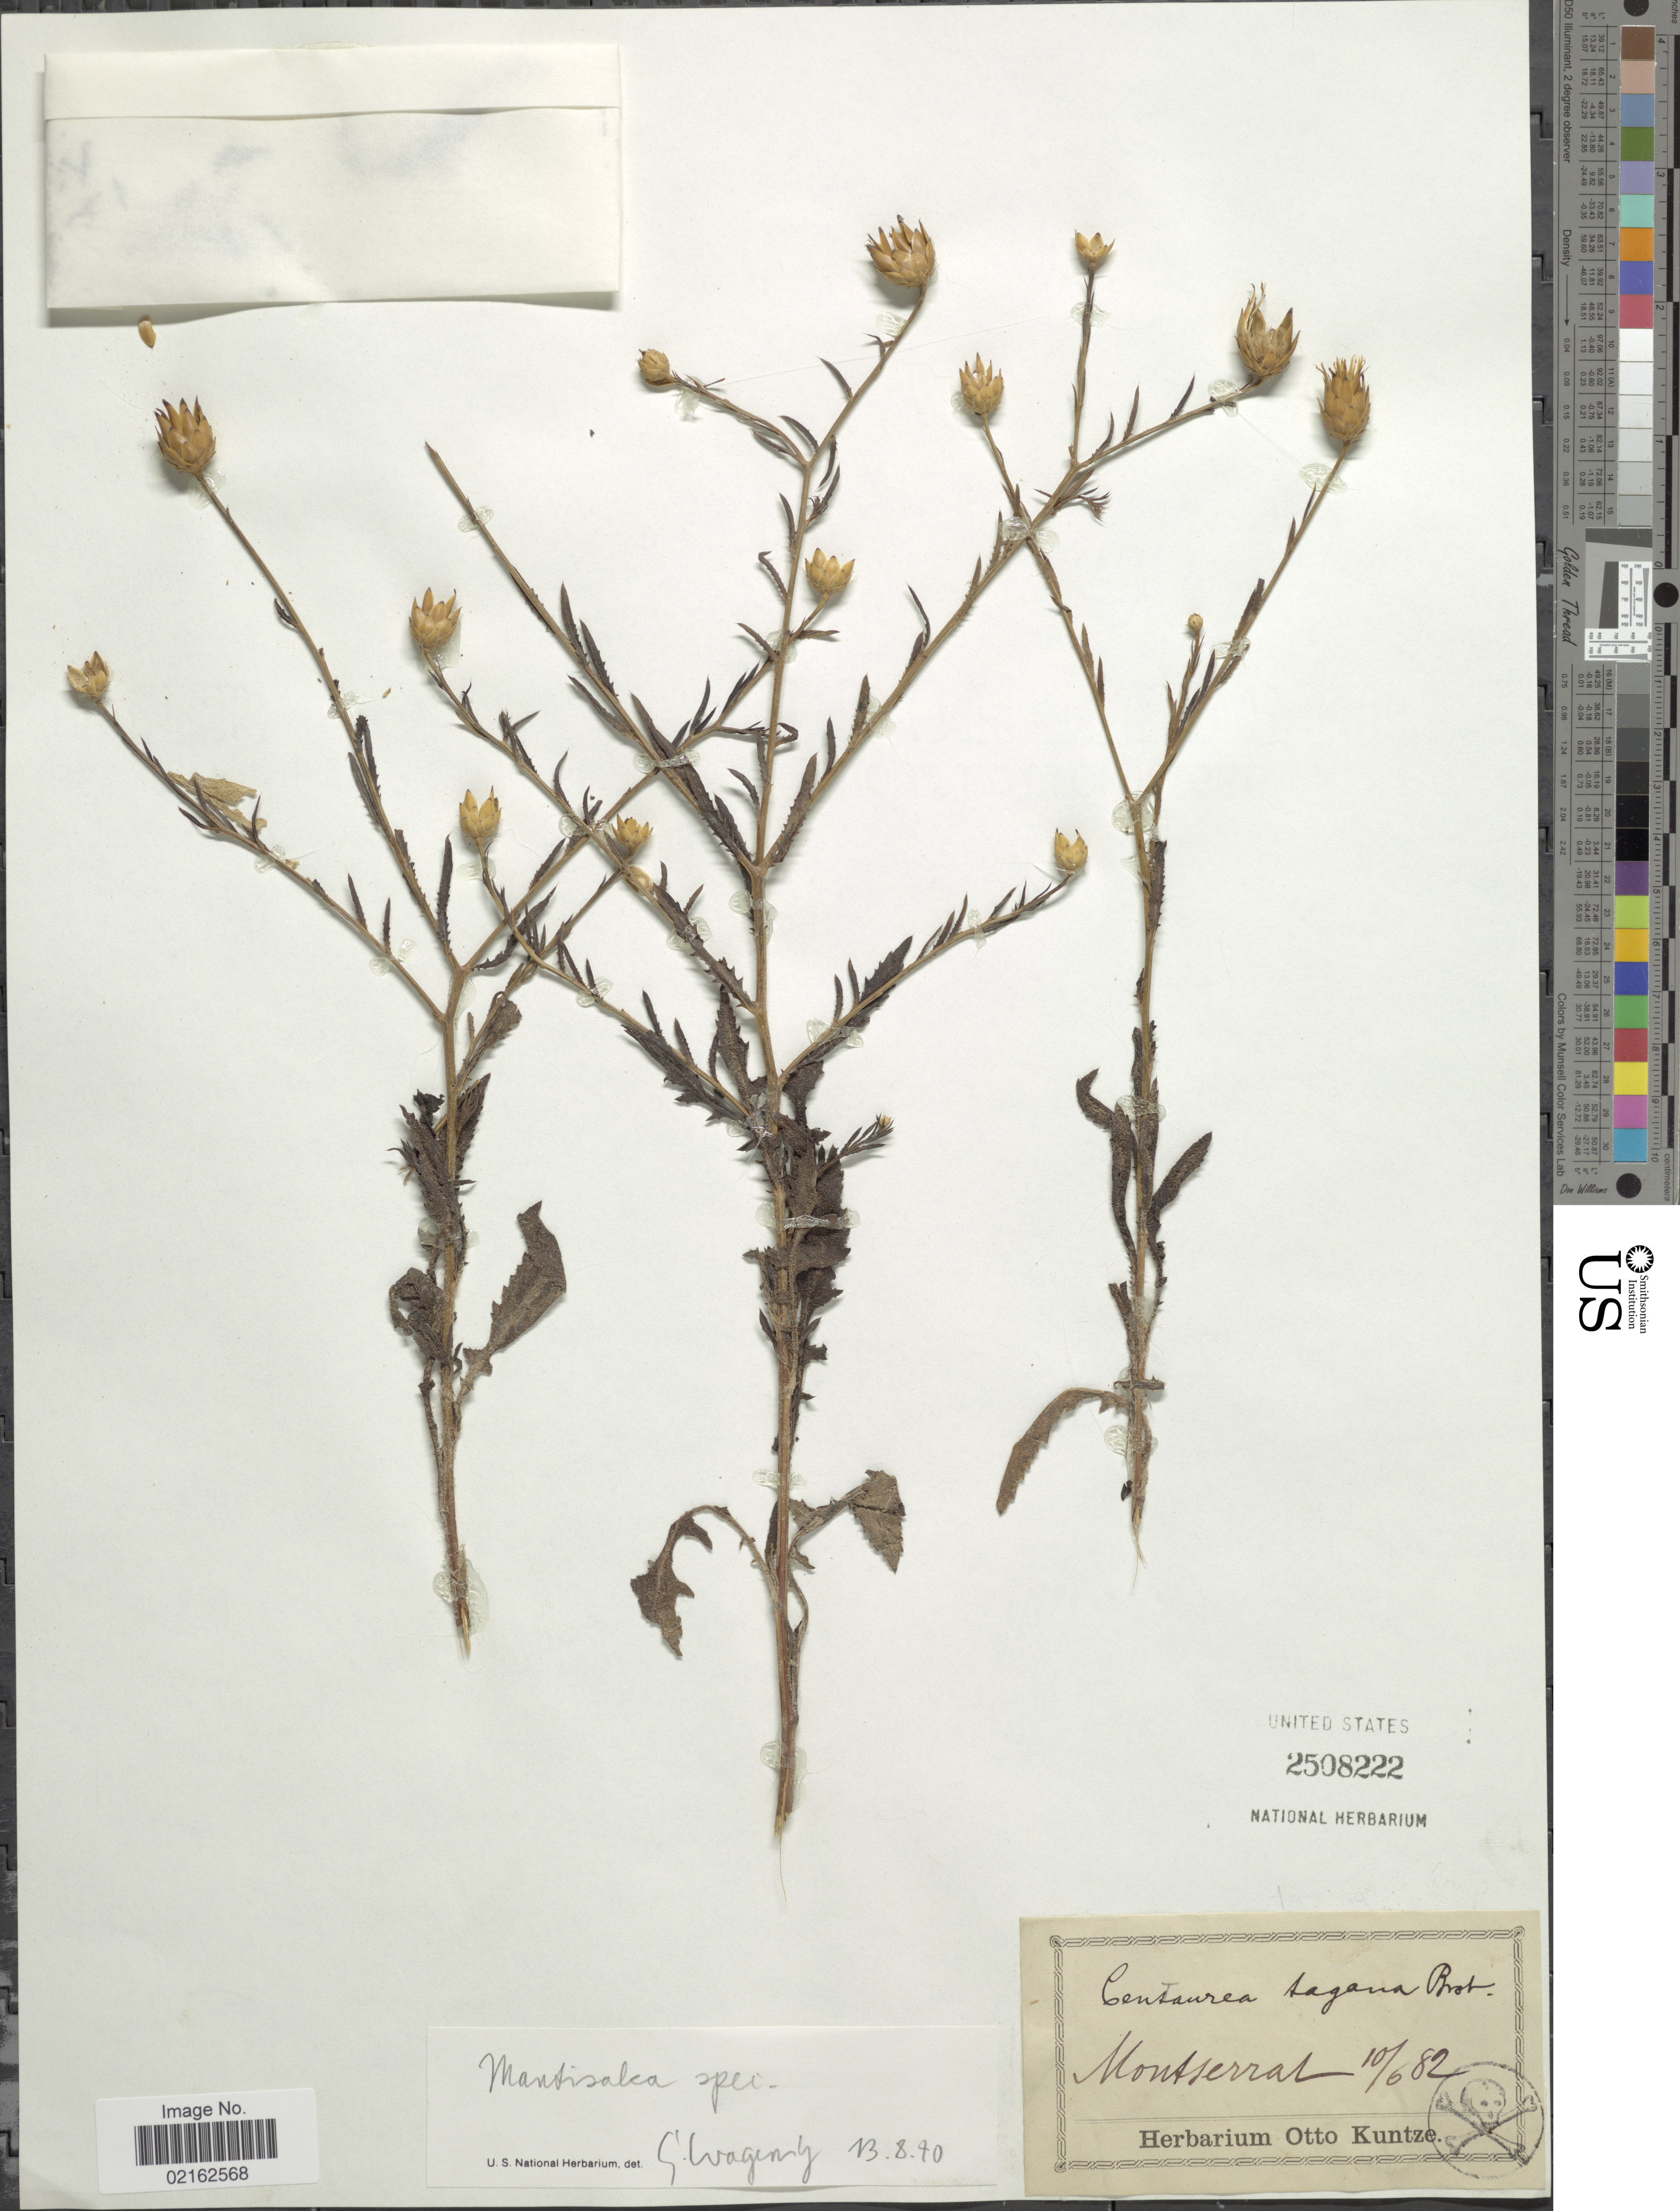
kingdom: Plantae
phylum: Tracheophyta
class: Magnoliopsida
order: Asterales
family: Asteraceae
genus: Mantisalca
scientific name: Mantisalca sp.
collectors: ex herb. Otto Kuntze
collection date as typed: Transcribed d/m/y: 10/6/82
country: Montserrat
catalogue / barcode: US 2508222